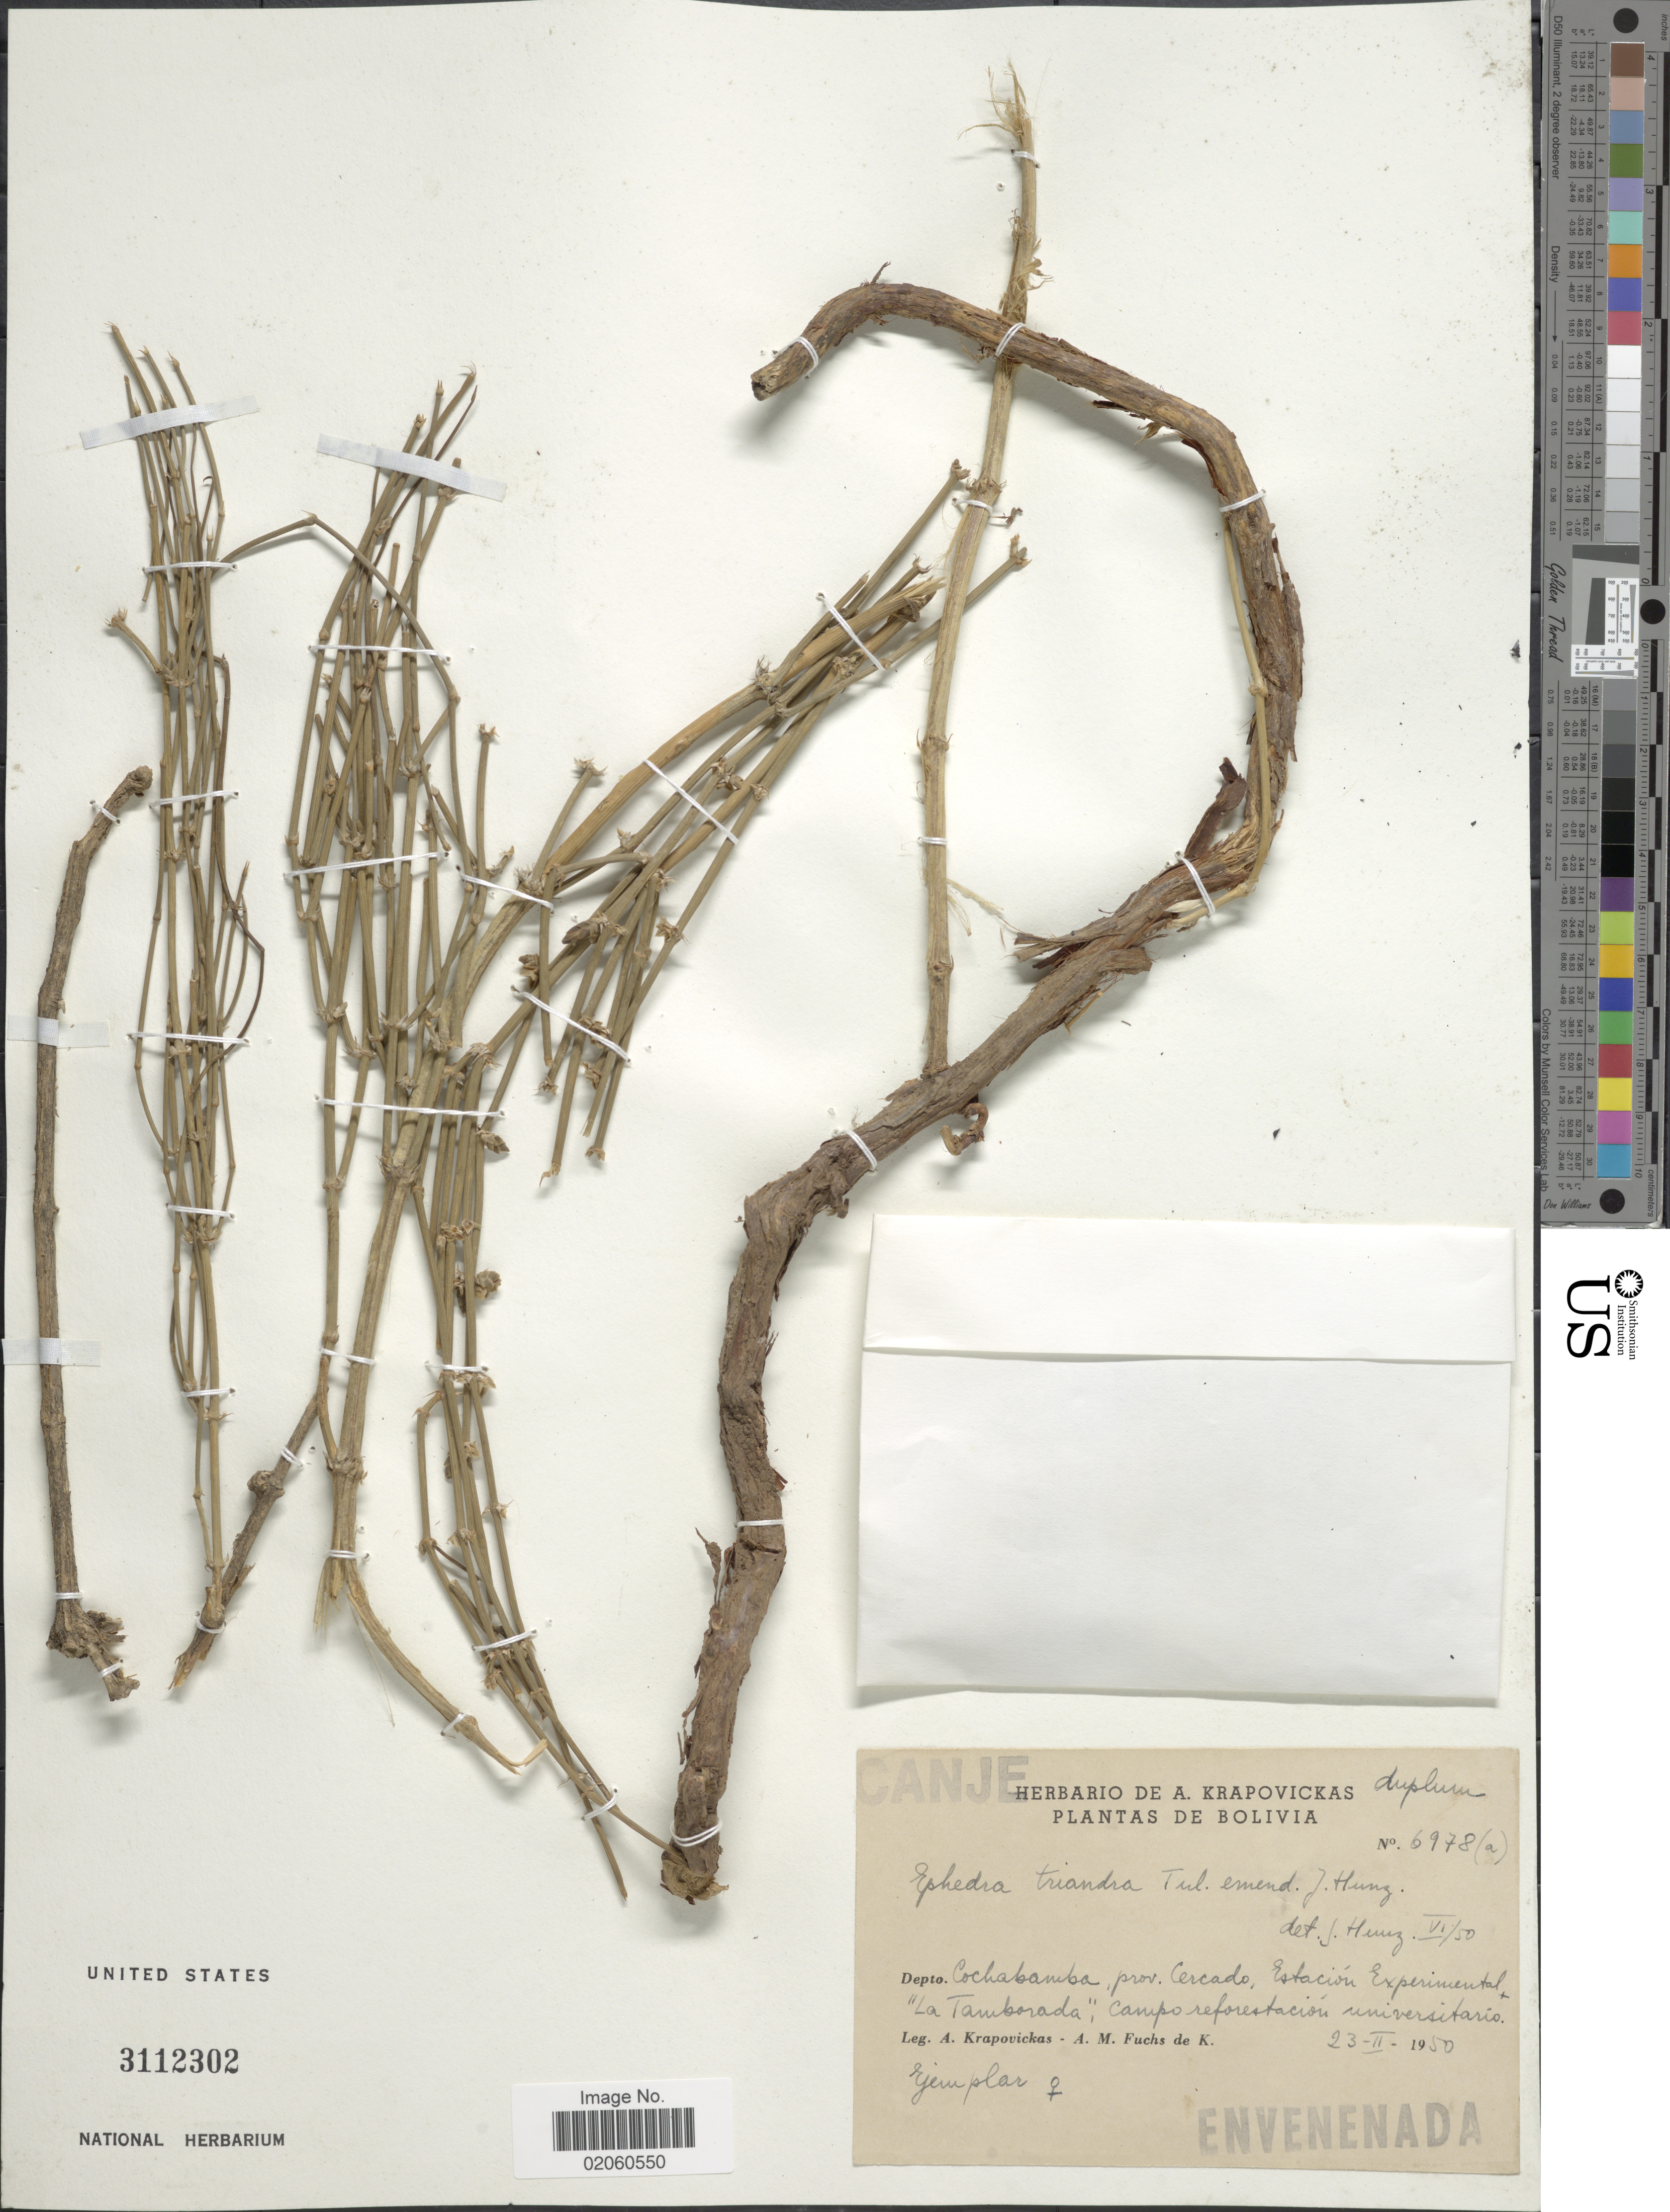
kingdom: Plantae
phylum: Tracheophyta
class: Gnetopsida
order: Ephedrales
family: Ephedraceae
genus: Ephedra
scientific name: Ephedra triandra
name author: Tul.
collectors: A. Krapovickas & A. Fuchs de K.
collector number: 6978(a)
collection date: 1950-02-23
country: Bolivia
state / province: Cochabamba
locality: Prov. Cercado, Estacion Experimental "La Tamborada", campo reforestacion universitario.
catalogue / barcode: US 3112302